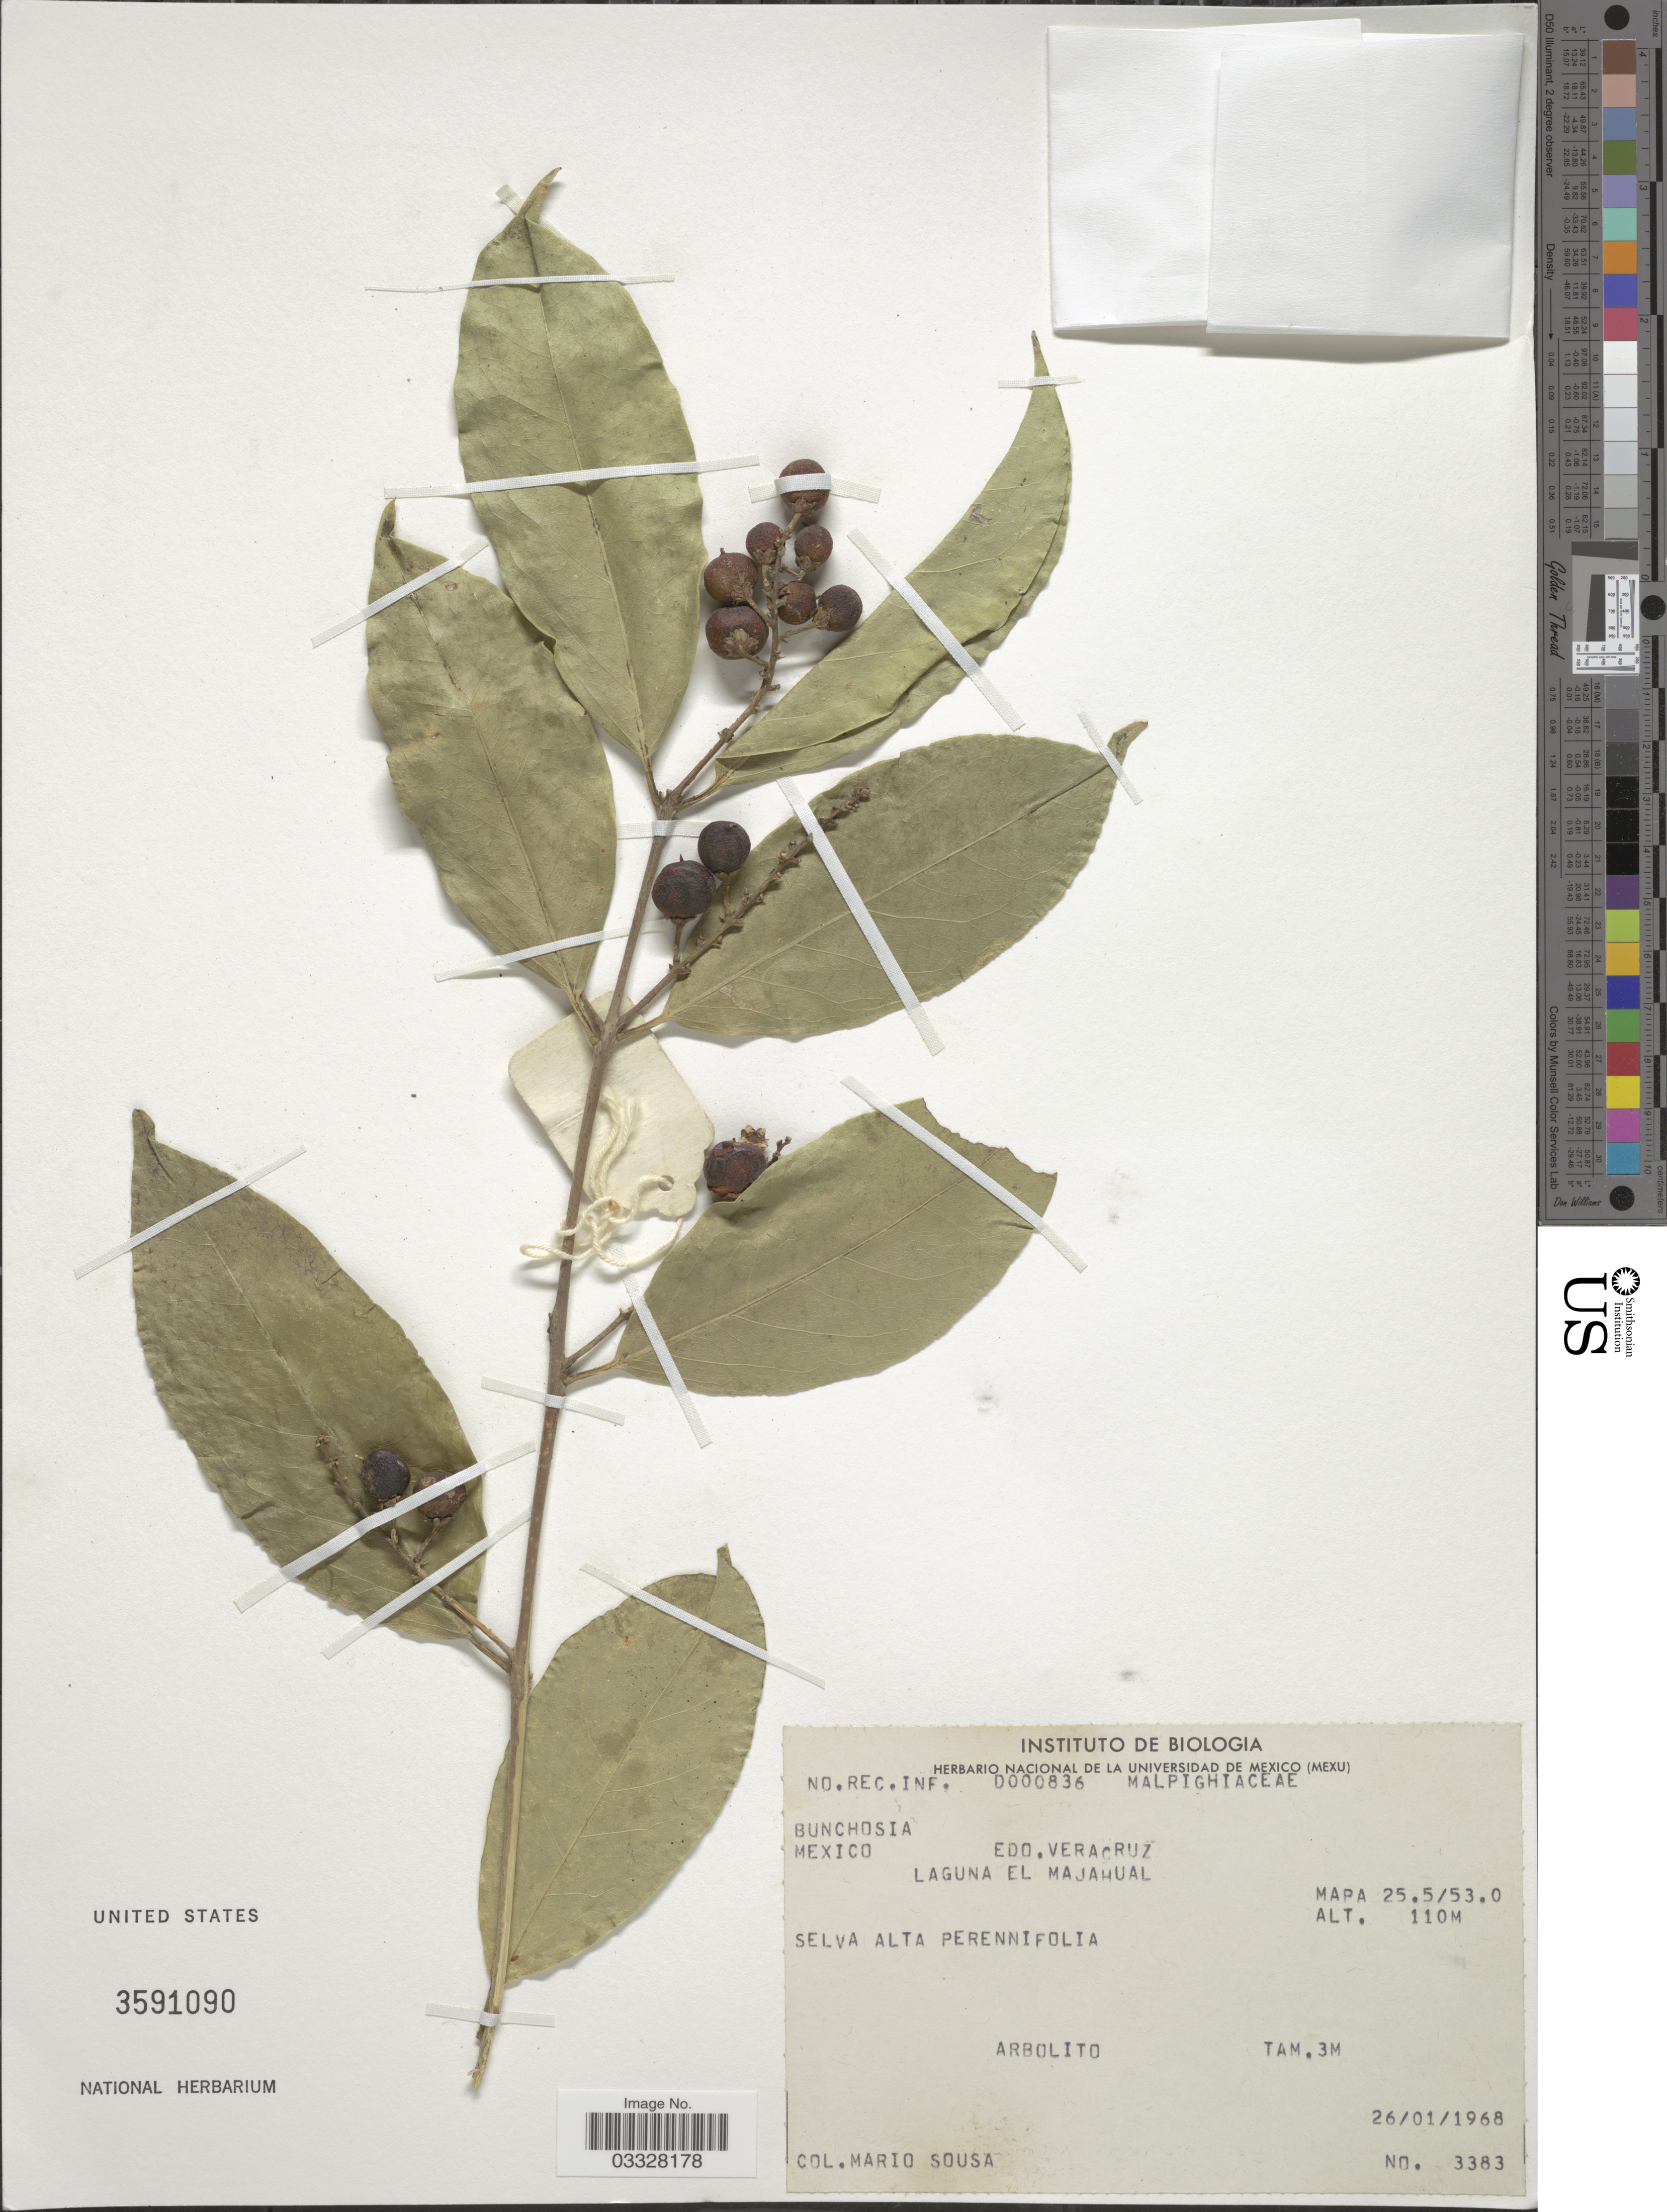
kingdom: Plantae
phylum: Tracheophyta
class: Magnoliopsida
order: Malpighiales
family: Malpighiaceae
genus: Bunchosia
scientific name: Bunchosia sp.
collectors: M. Sousa S.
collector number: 3383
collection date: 1968-01-26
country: Mexico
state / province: Veracruz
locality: Edo. Veracruz. Laguna el Majahual. Mapa 25.5/53.0.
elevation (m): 110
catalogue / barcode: US 3591090